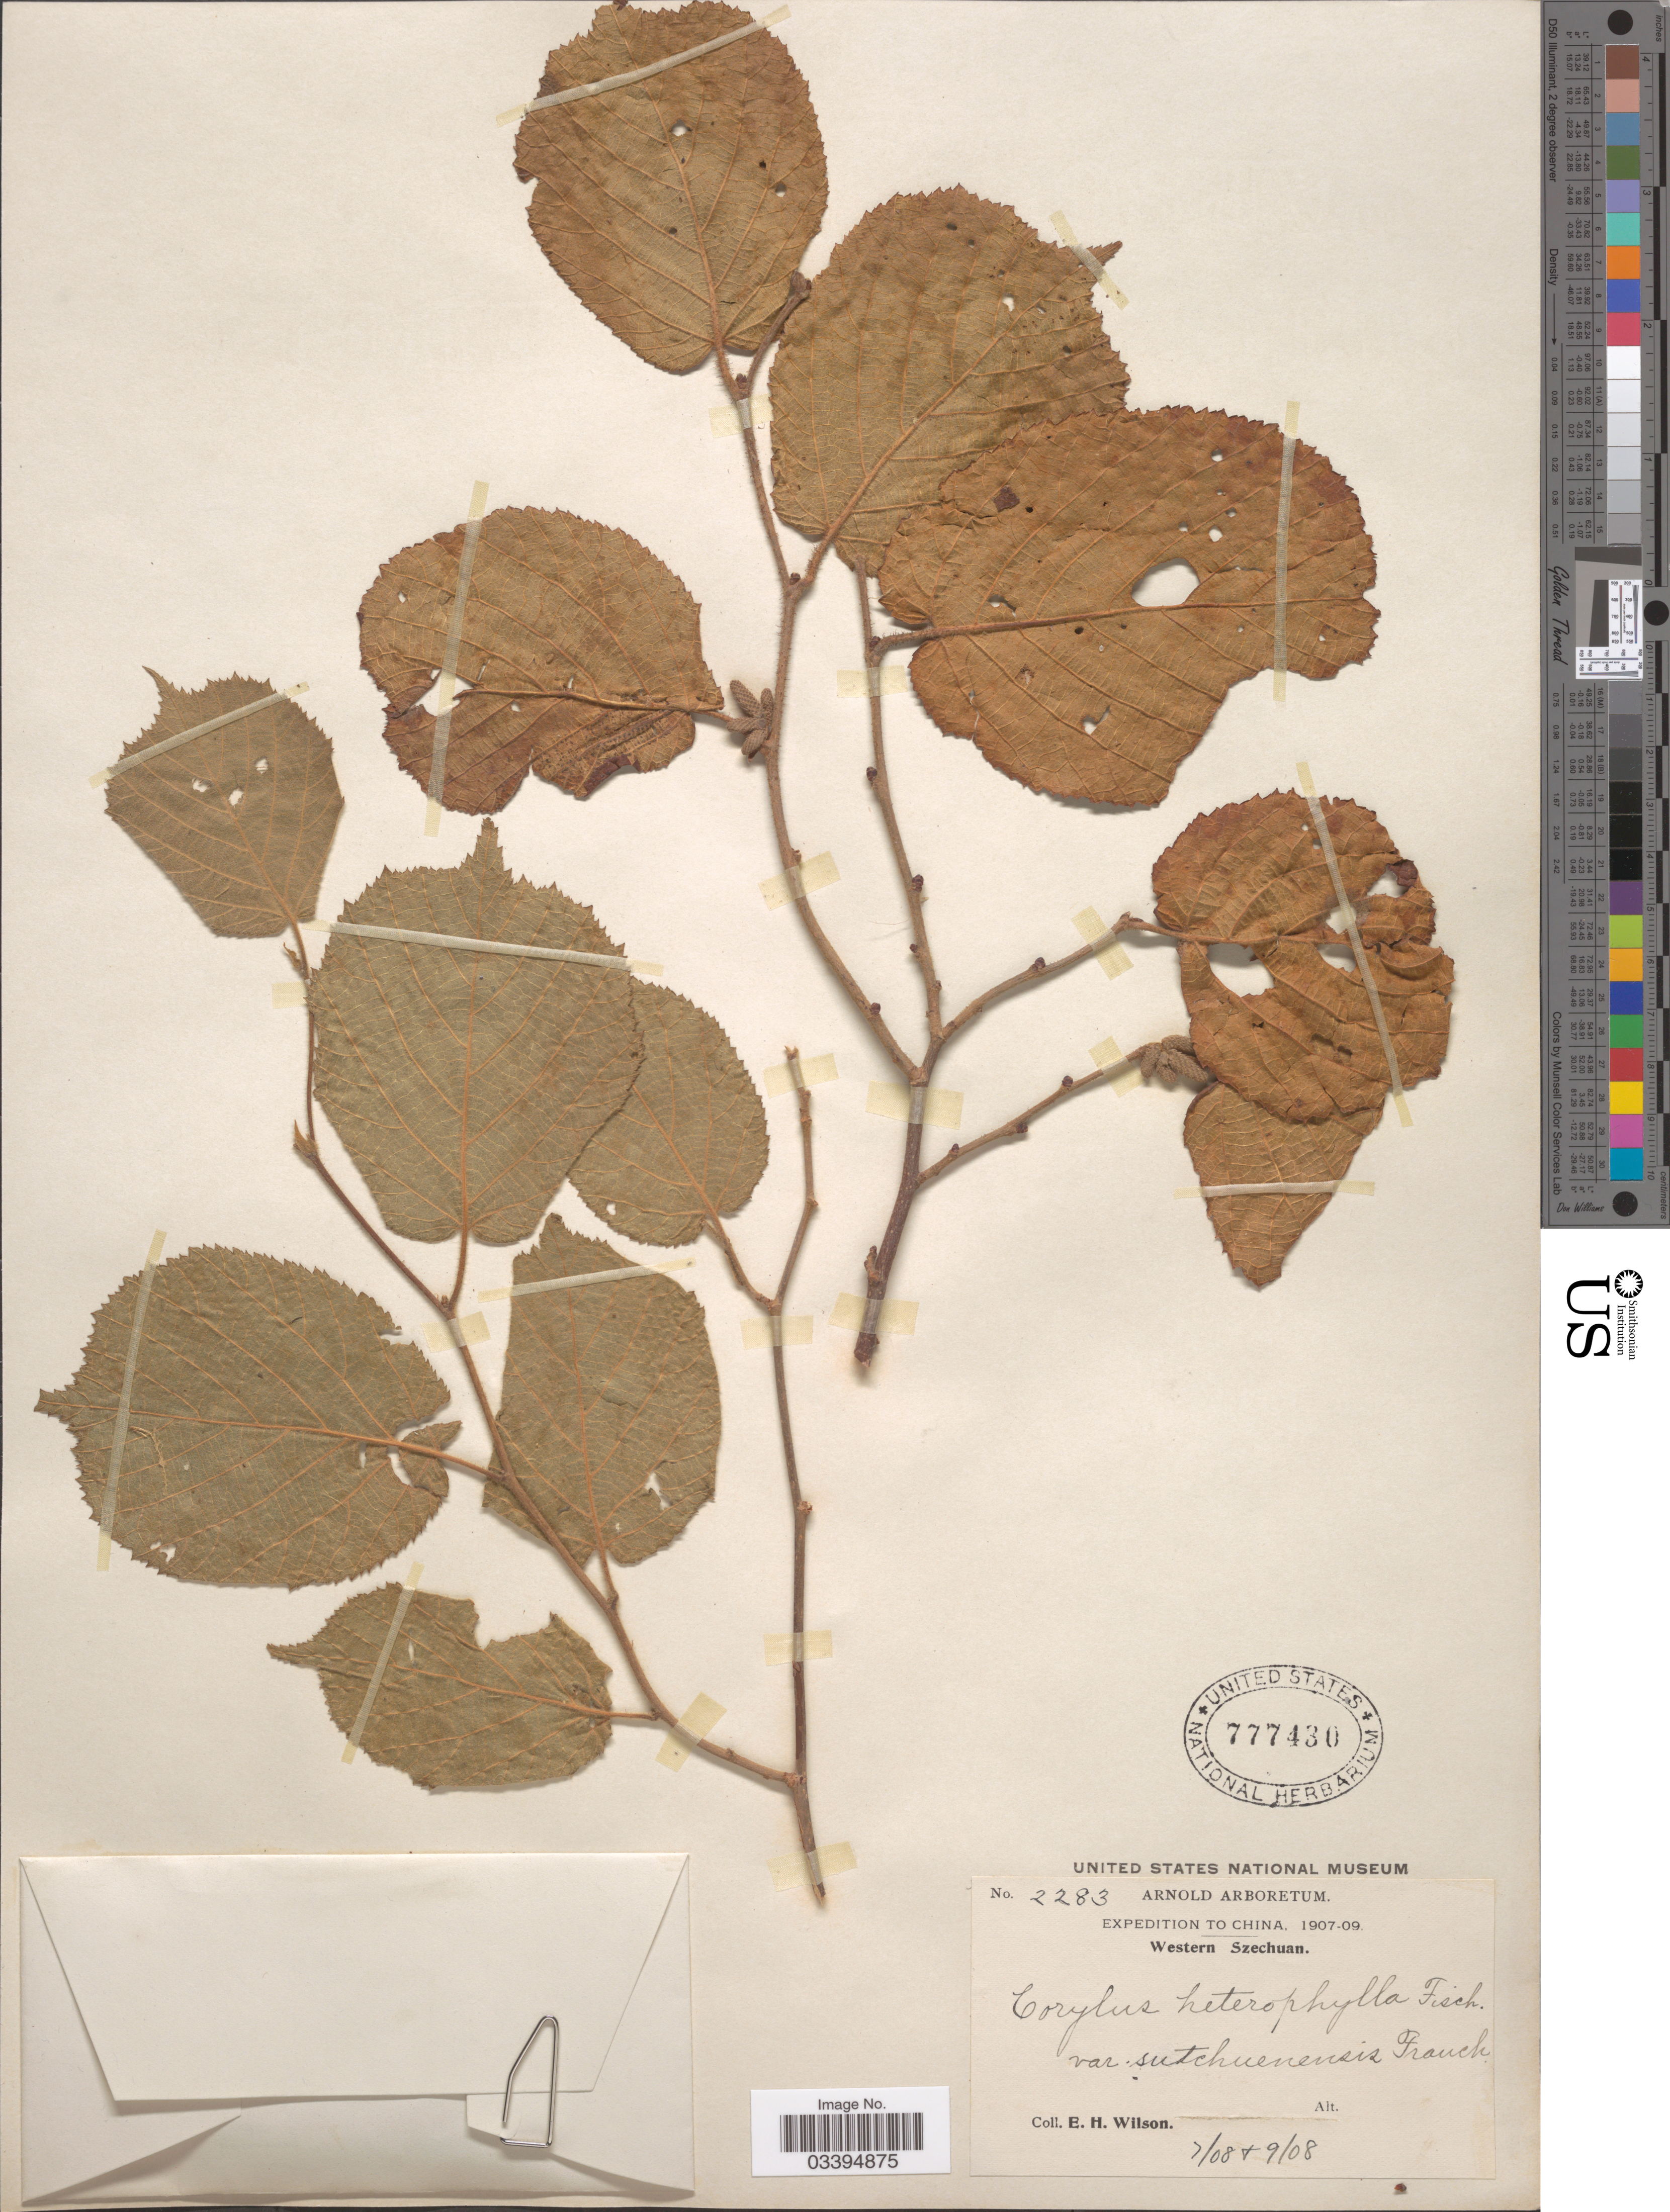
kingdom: Plantae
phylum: Tracheophyta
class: Magnoliopsida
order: Fagales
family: Betulaceae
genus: Corylus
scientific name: Corylus heterophylla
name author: Fisch. ex Trautv.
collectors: E. Wilson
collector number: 2283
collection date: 1908-07/1908-09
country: China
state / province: Sichuan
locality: Western Szechuan.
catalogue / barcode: US 777430